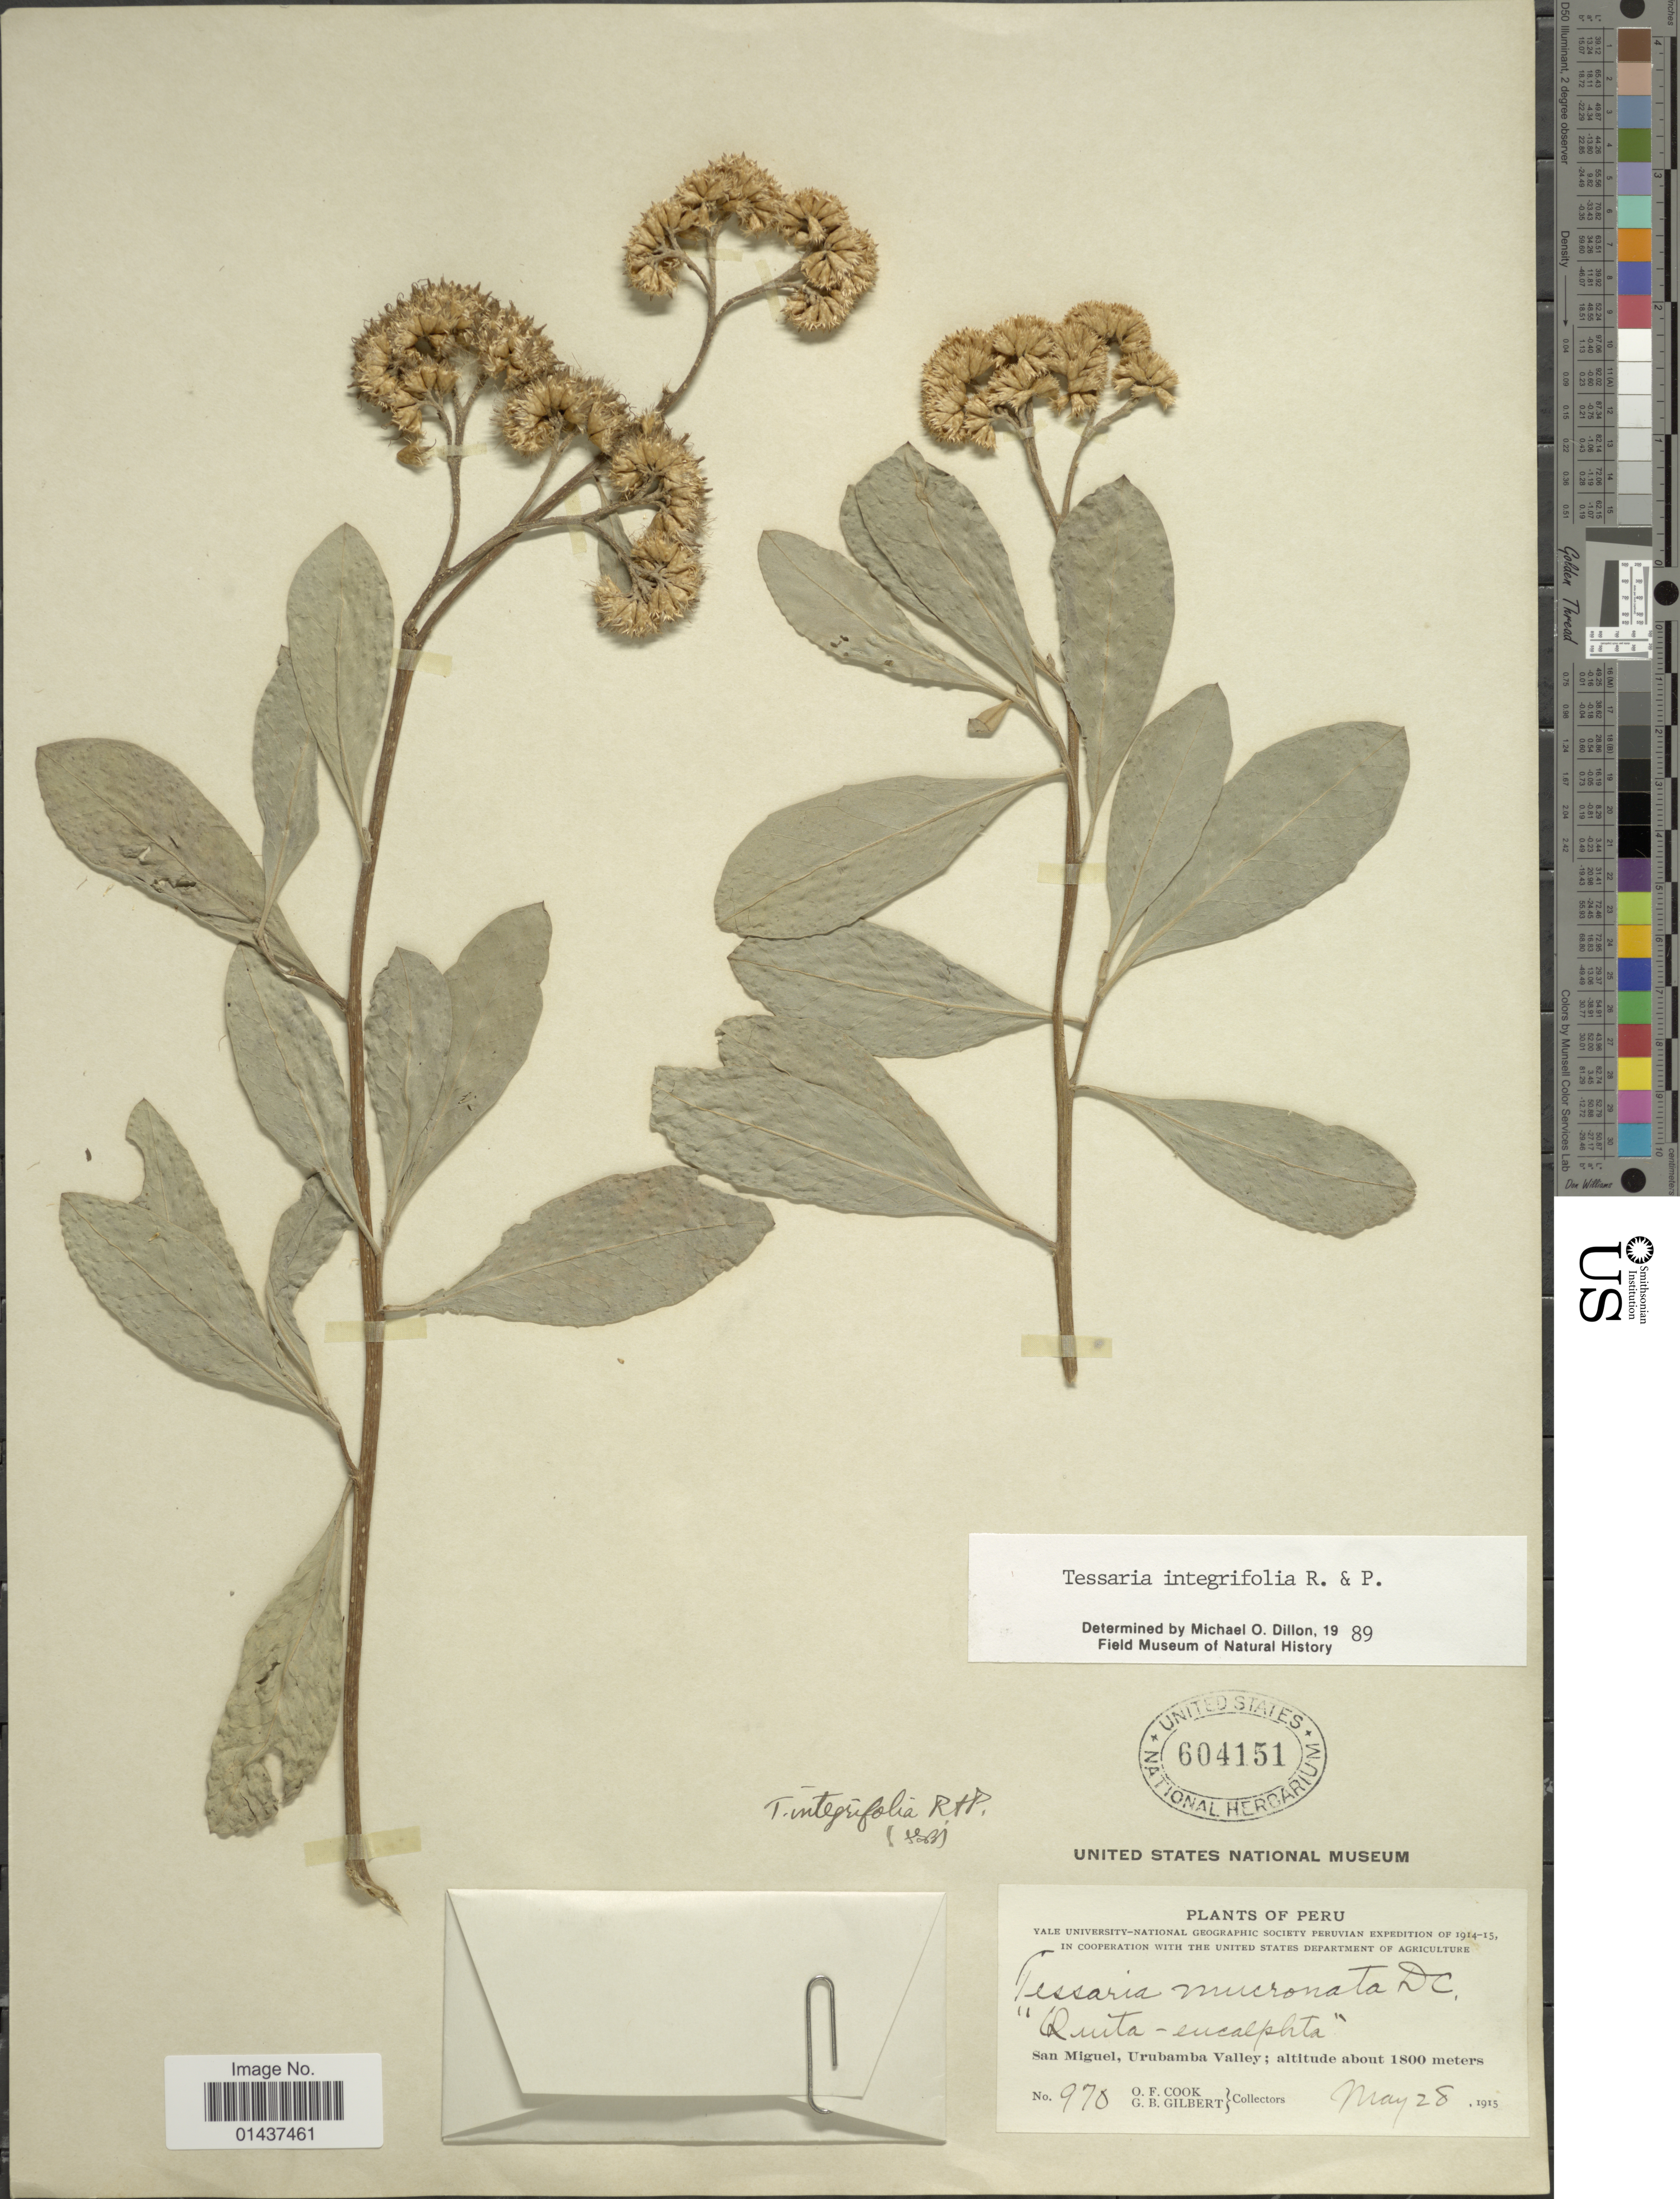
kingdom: Plantae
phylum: Tracheophyta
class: Magnoliopsida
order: Asterales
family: Asteraceae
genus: Tessaria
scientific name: Tessaria integrifolia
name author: Ruiz & Pav.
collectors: O. F. Cook & G. B. Gilbert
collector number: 970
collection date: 1915-05-28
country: Peru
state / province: Cusco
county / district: Urubamba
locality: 'Quita-encalphta', San Miguel, Urubamba Valley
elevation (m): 1800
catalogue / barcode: US 604151